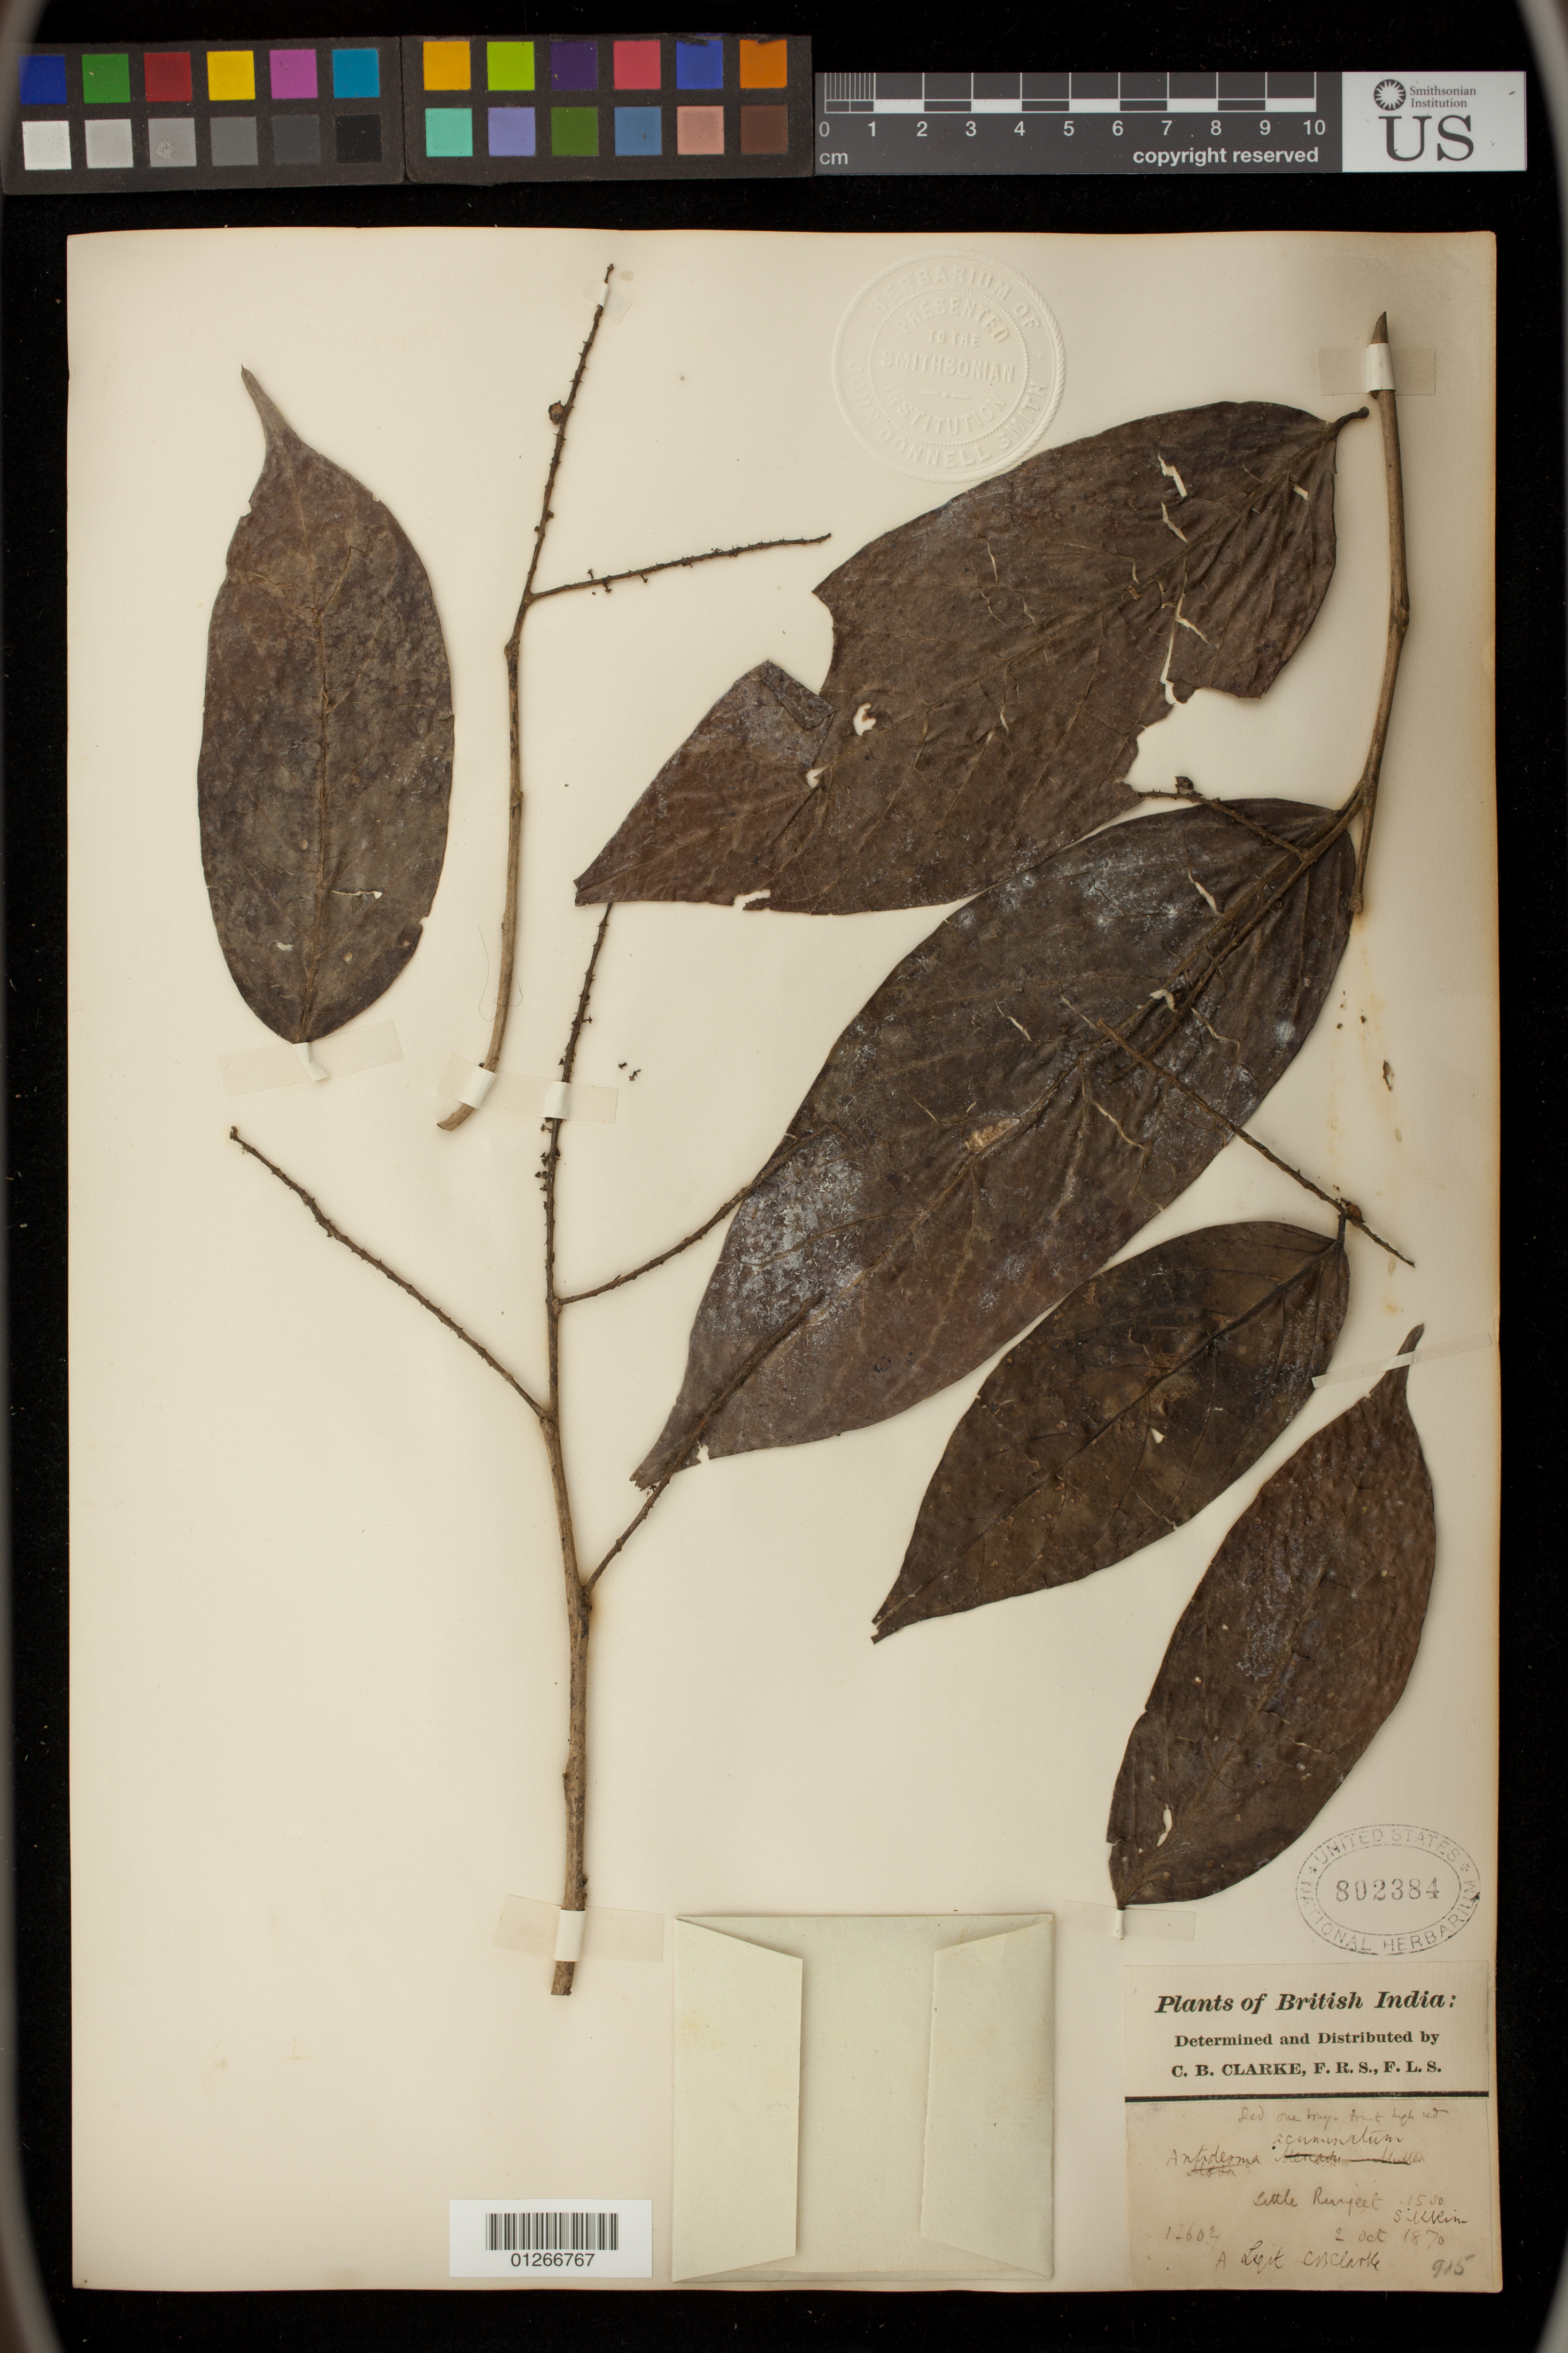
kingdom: Plantae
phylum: Tracheophyta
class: Magnoliopsida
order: Malpighiales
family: Phyllanthaceae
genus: Antidesma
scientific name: Antidesma acuminatum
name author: Wight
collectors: C. B. Clarke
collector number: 12602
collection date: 1870-10-02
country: India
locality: Little Runjeet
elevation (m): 457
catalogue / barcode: US 802384